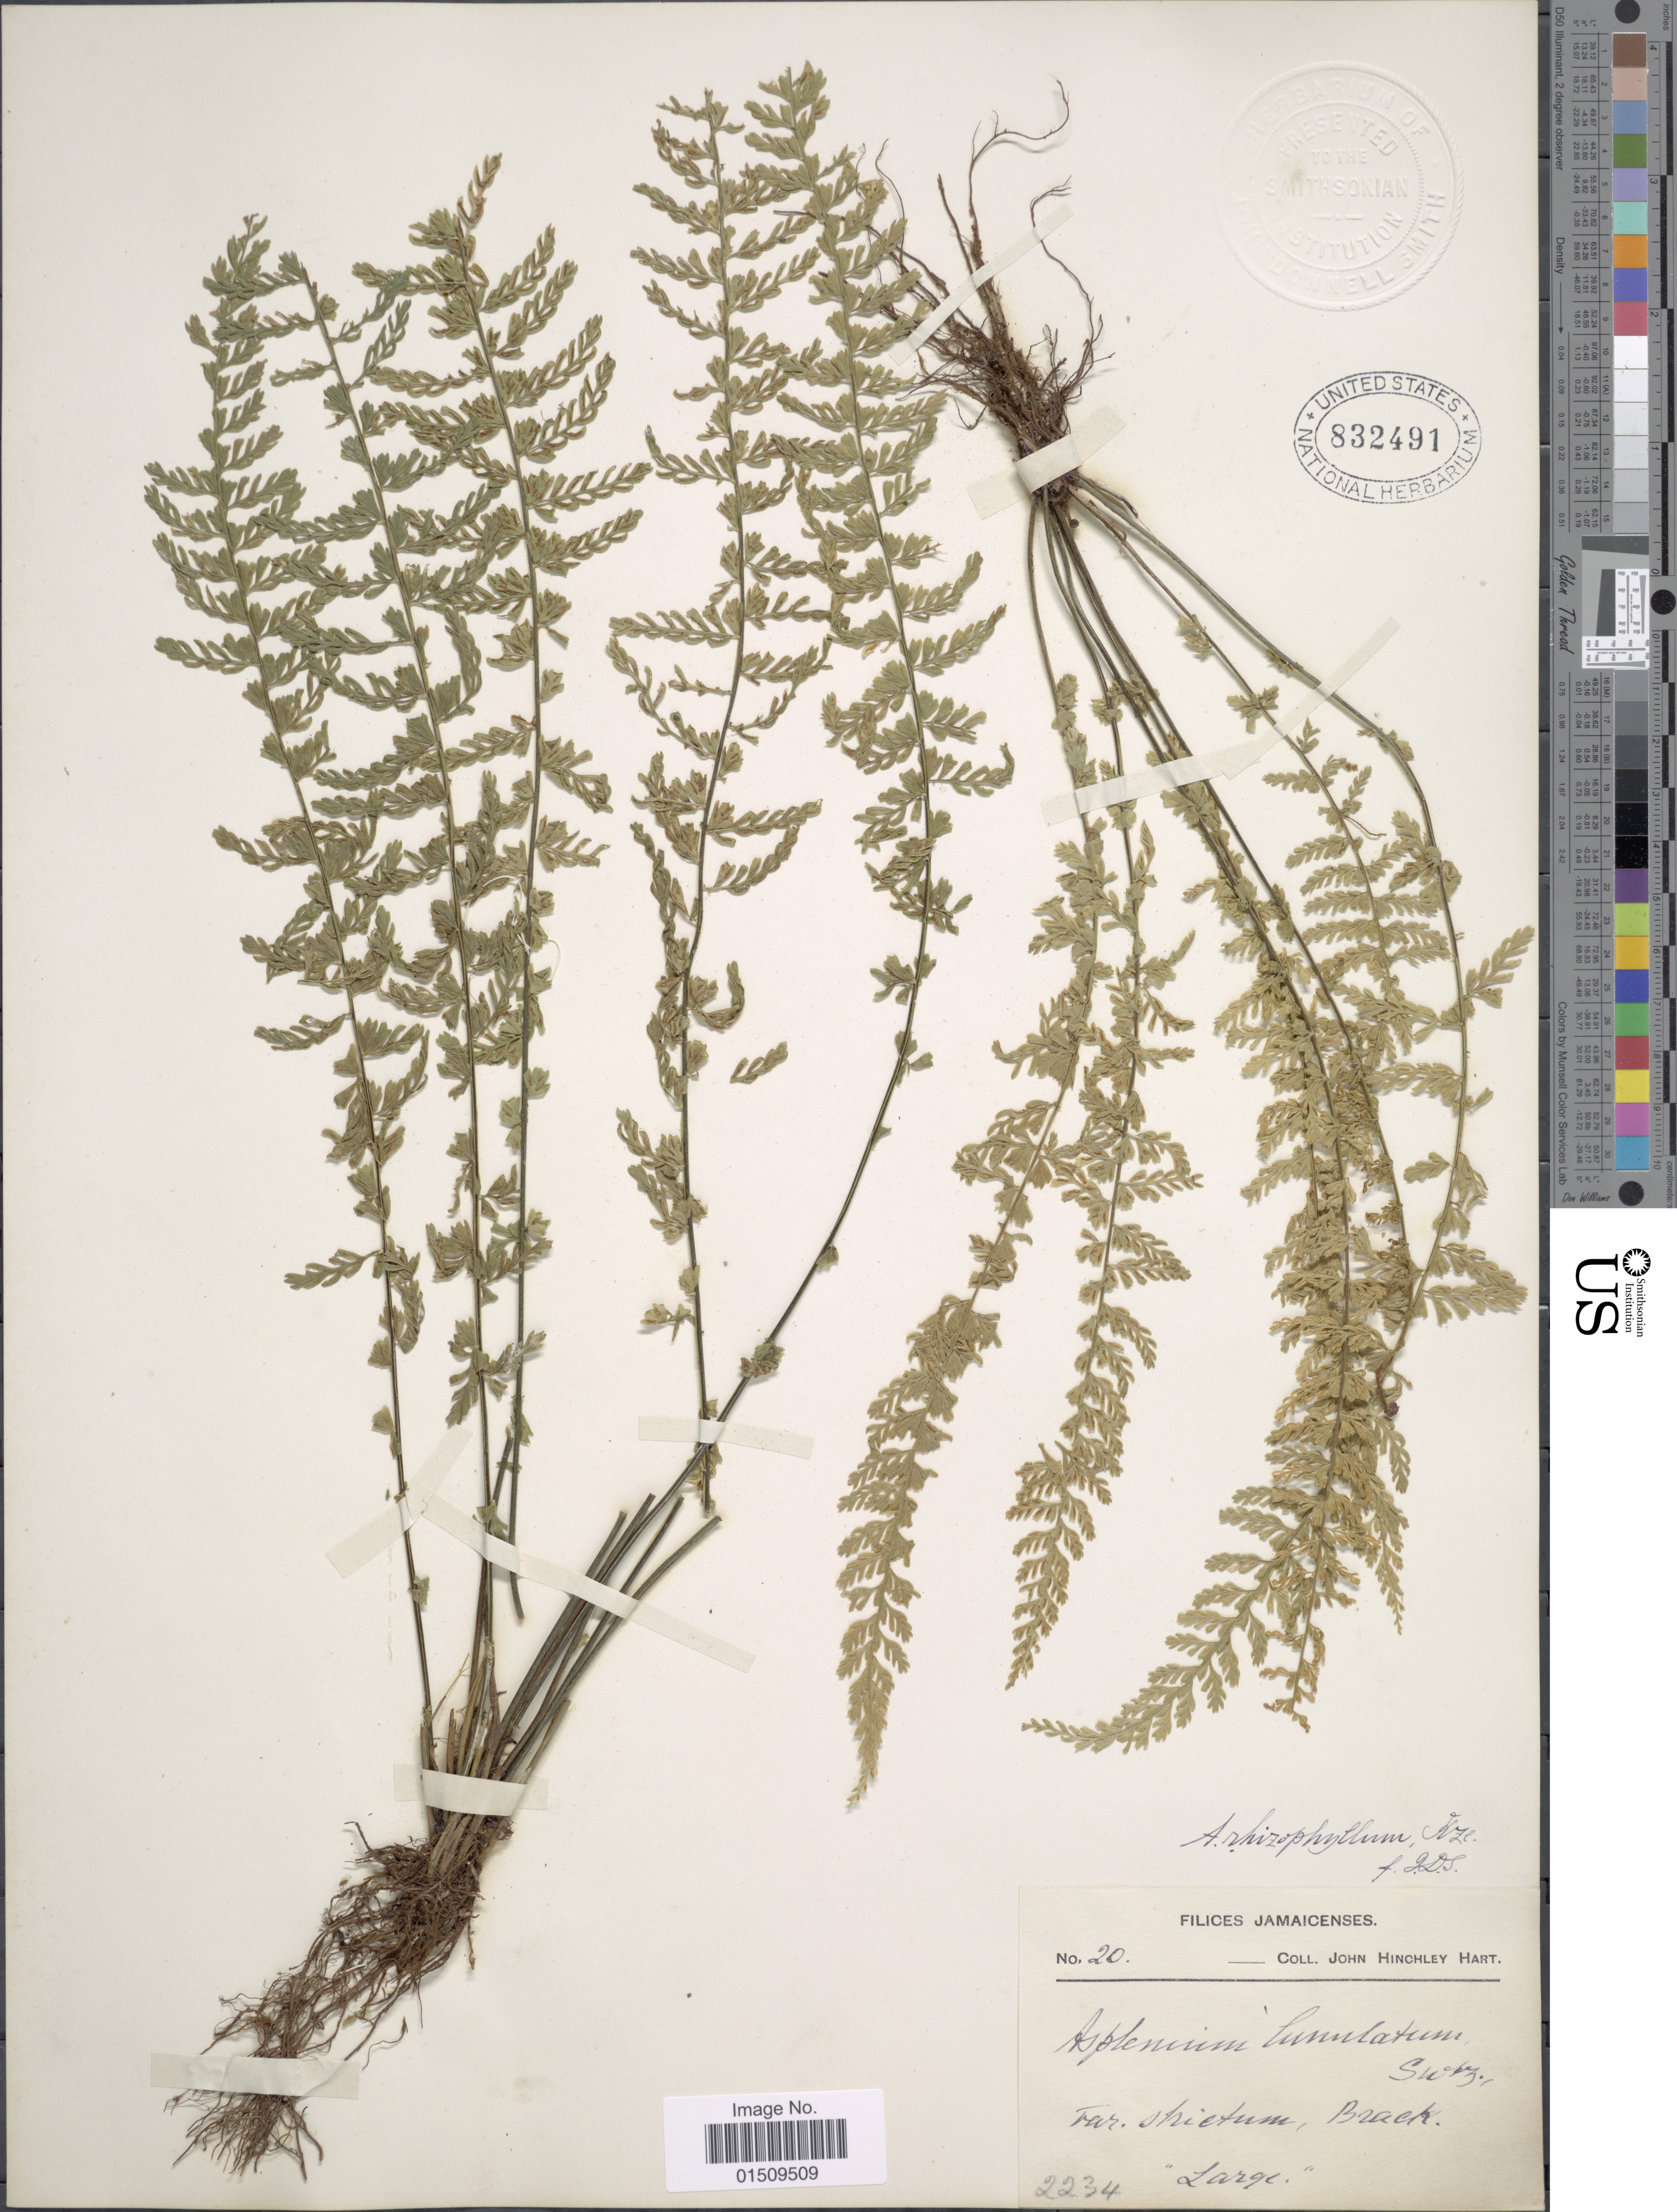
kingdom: Plantae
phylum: Tracheophyta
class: Polypodiopsida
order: Polypodiales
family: Aspleniaceae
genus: Asplenium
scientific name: Asplenium sciadophilum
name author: Proctor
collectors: J. H. Hart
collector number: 20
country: Jamaica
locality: Jamaicenses.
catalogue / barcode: US 832491